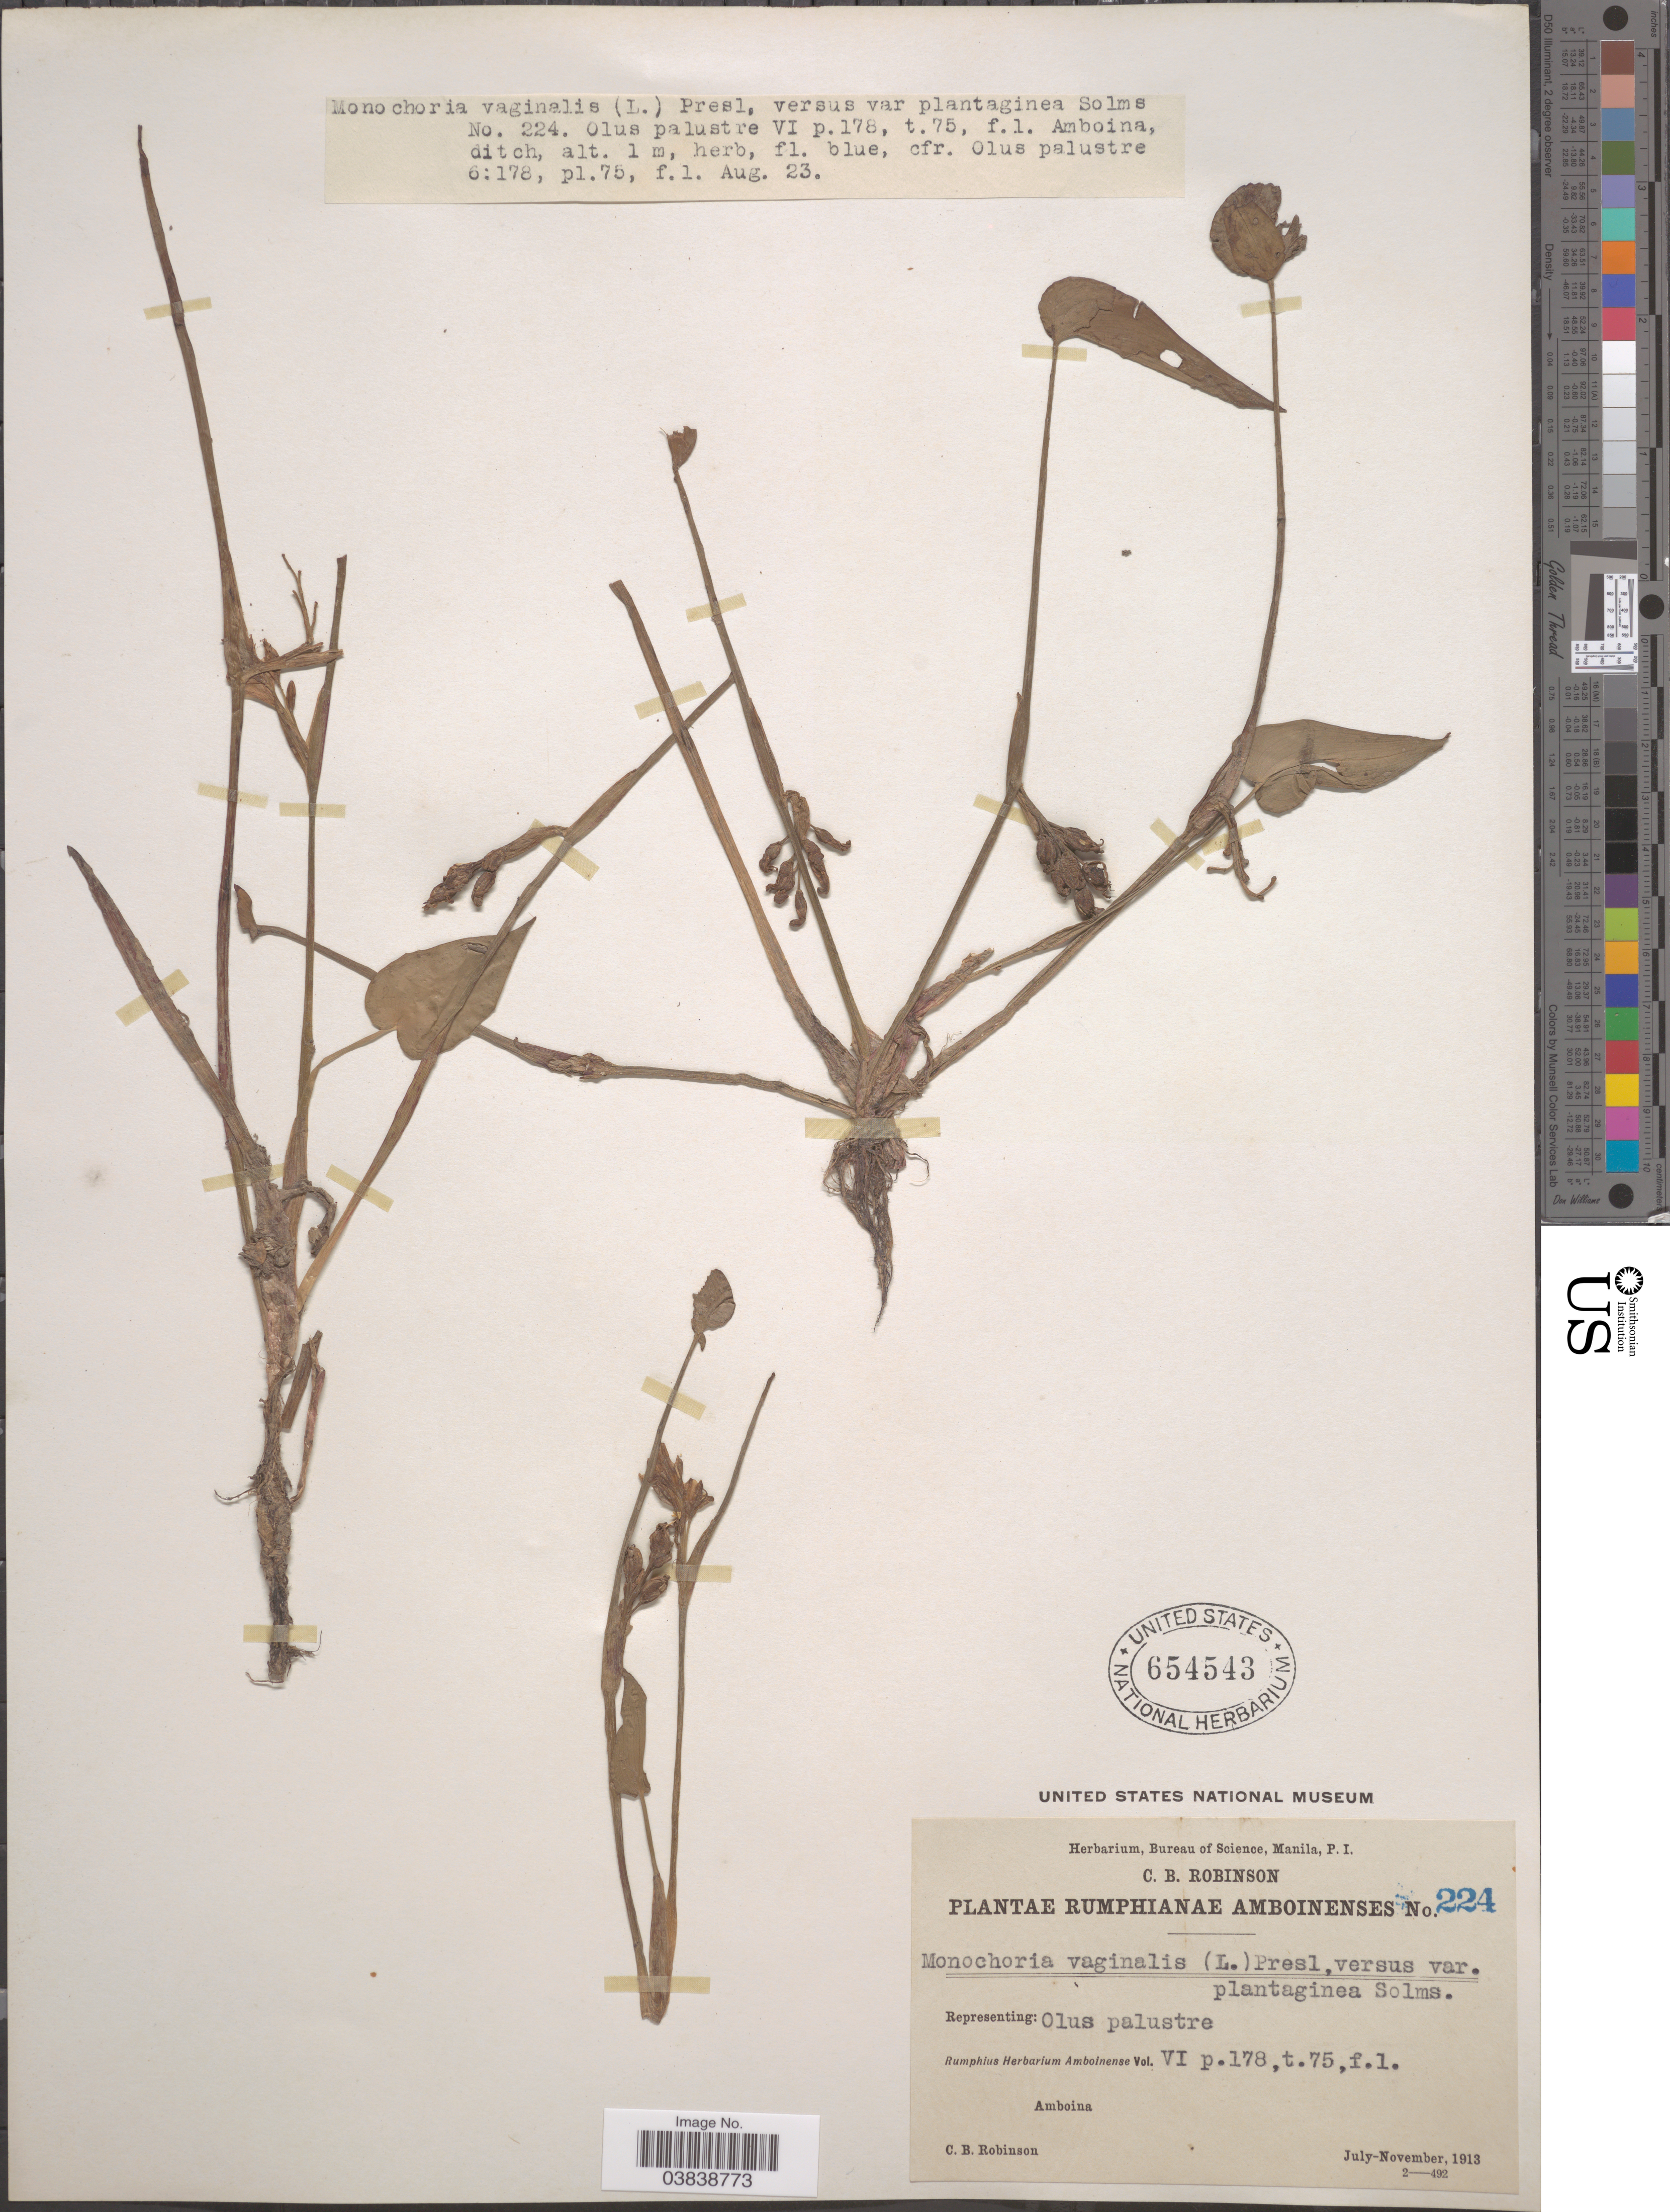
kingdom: Plantae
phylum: Tracheophyta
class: Liliopsida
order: Commelinales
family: Pontederiaceae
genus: Monochoria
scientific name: Monochoria vaginalis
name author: (Burm. f.) C. Presl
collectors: C. Robinson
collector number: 224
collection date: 1913-07/1913-11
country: Indonesia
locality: Amboina.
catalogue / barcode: US 654543